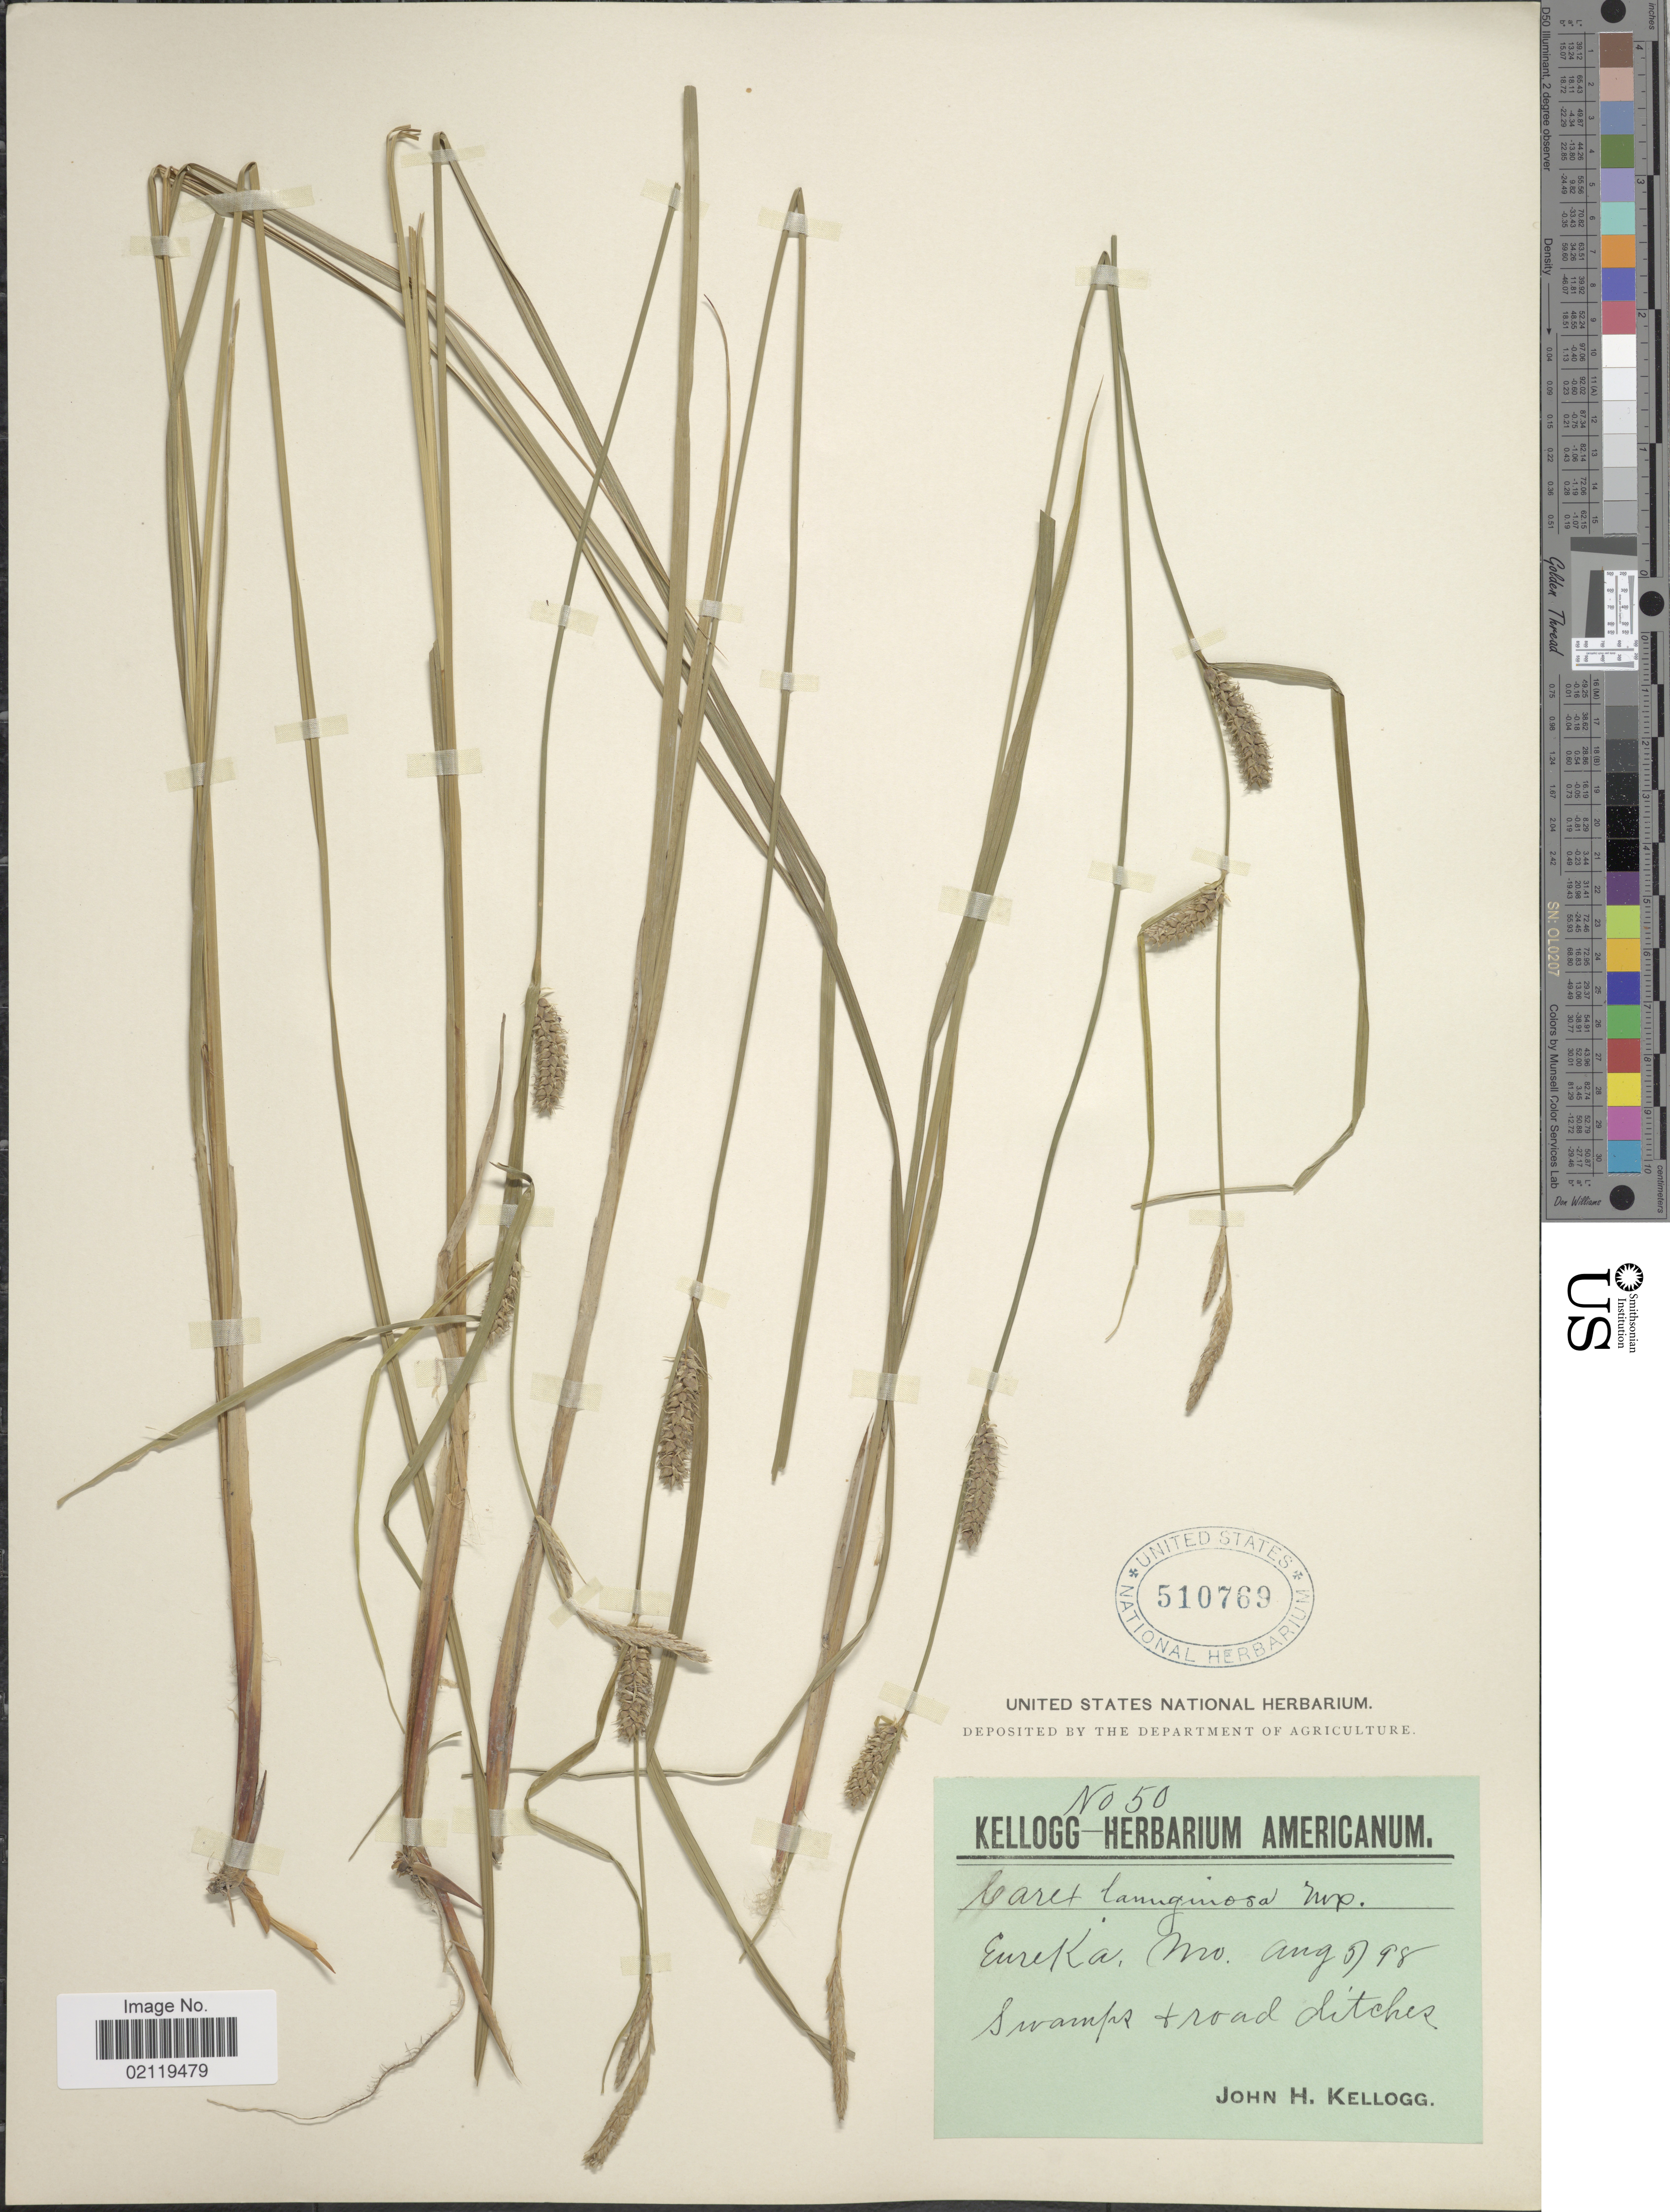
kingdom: Plantae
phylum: Tracheophyta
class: Liliopsida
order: Poales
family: Cyperaceae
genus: Carex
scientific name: Carex pellita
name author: Muhl. ex Willd.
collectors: J. H. Kellogg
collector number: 50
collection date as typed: Transcribed d/m/y: 5/8/98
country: United States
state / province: Missouri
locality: Eureka, Mo. Swamp + road ditches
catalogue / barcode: US 510769